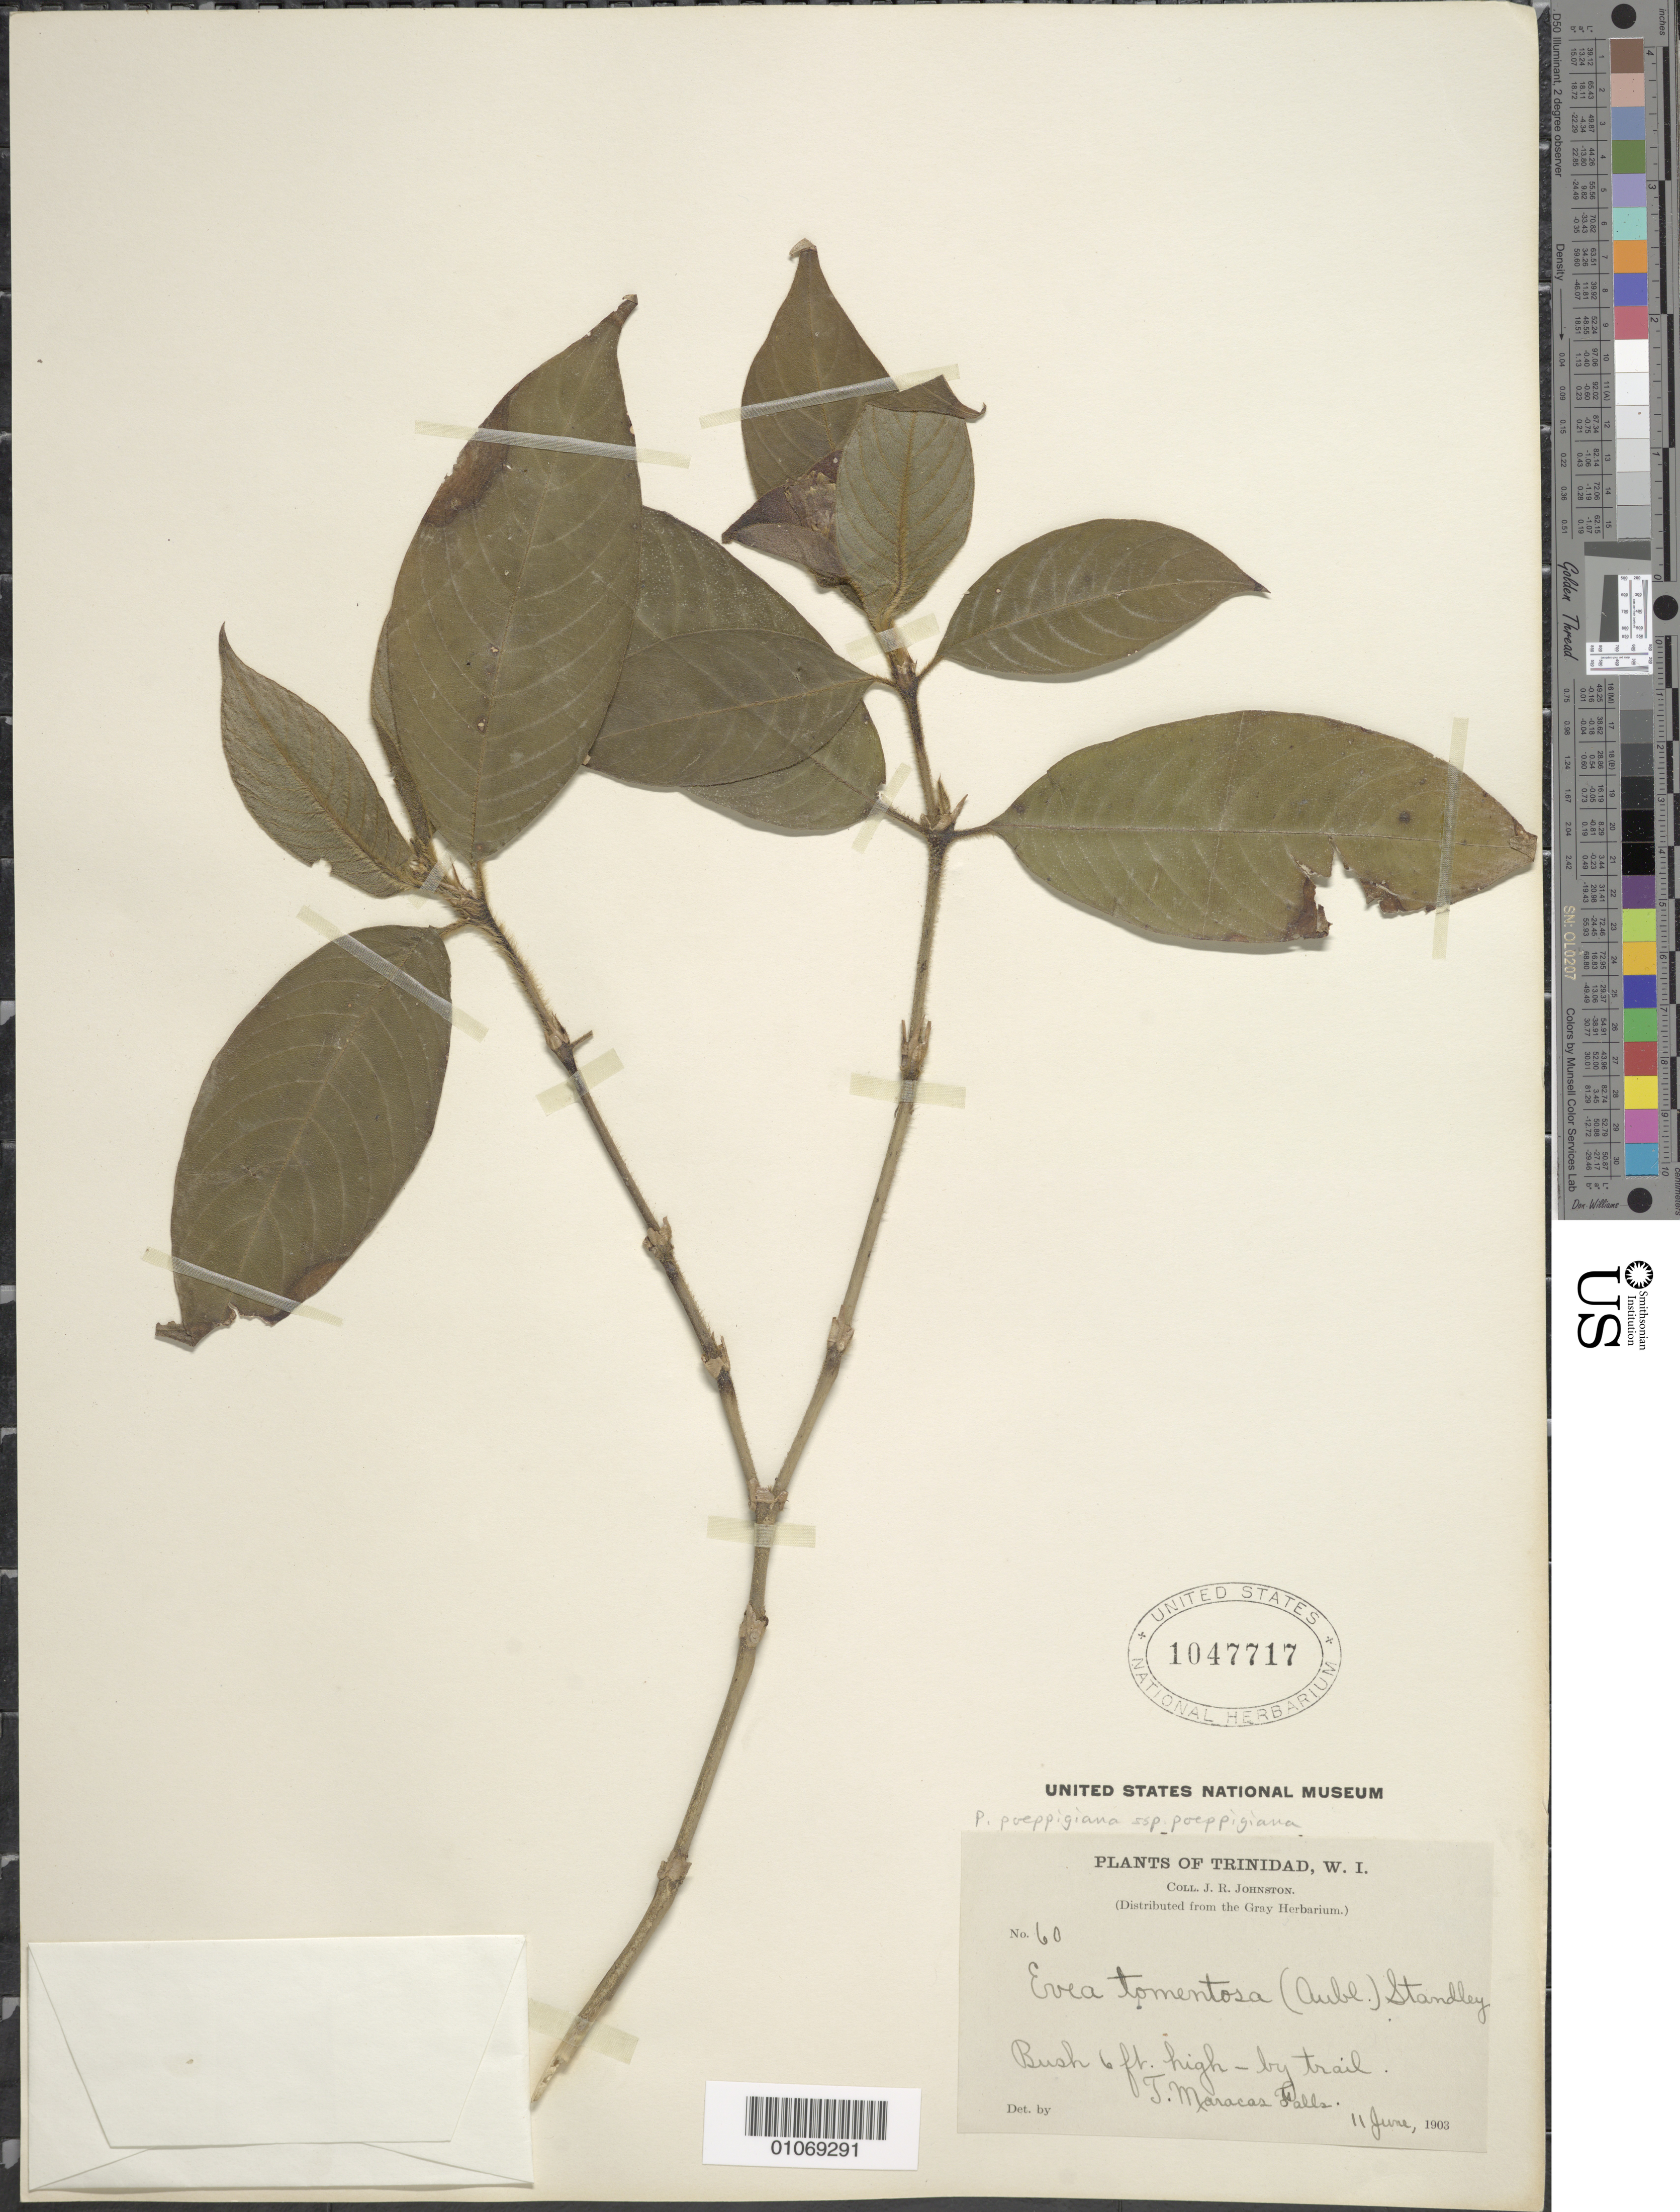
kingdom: Plantae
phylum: Tracheophyta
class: Magnoliopsida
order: Gentianales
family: Rubiaceae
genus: Cephaelis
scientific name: Cephaelis tomentosa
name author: (Aubl.) Vahl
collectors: J. Johnston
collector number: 60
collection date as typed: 11 Jun 1903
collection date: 1903-06-11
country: Trinidad and Tobago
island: Trinidad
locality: Maracas Falls, by trail.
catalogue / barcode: US 1047717